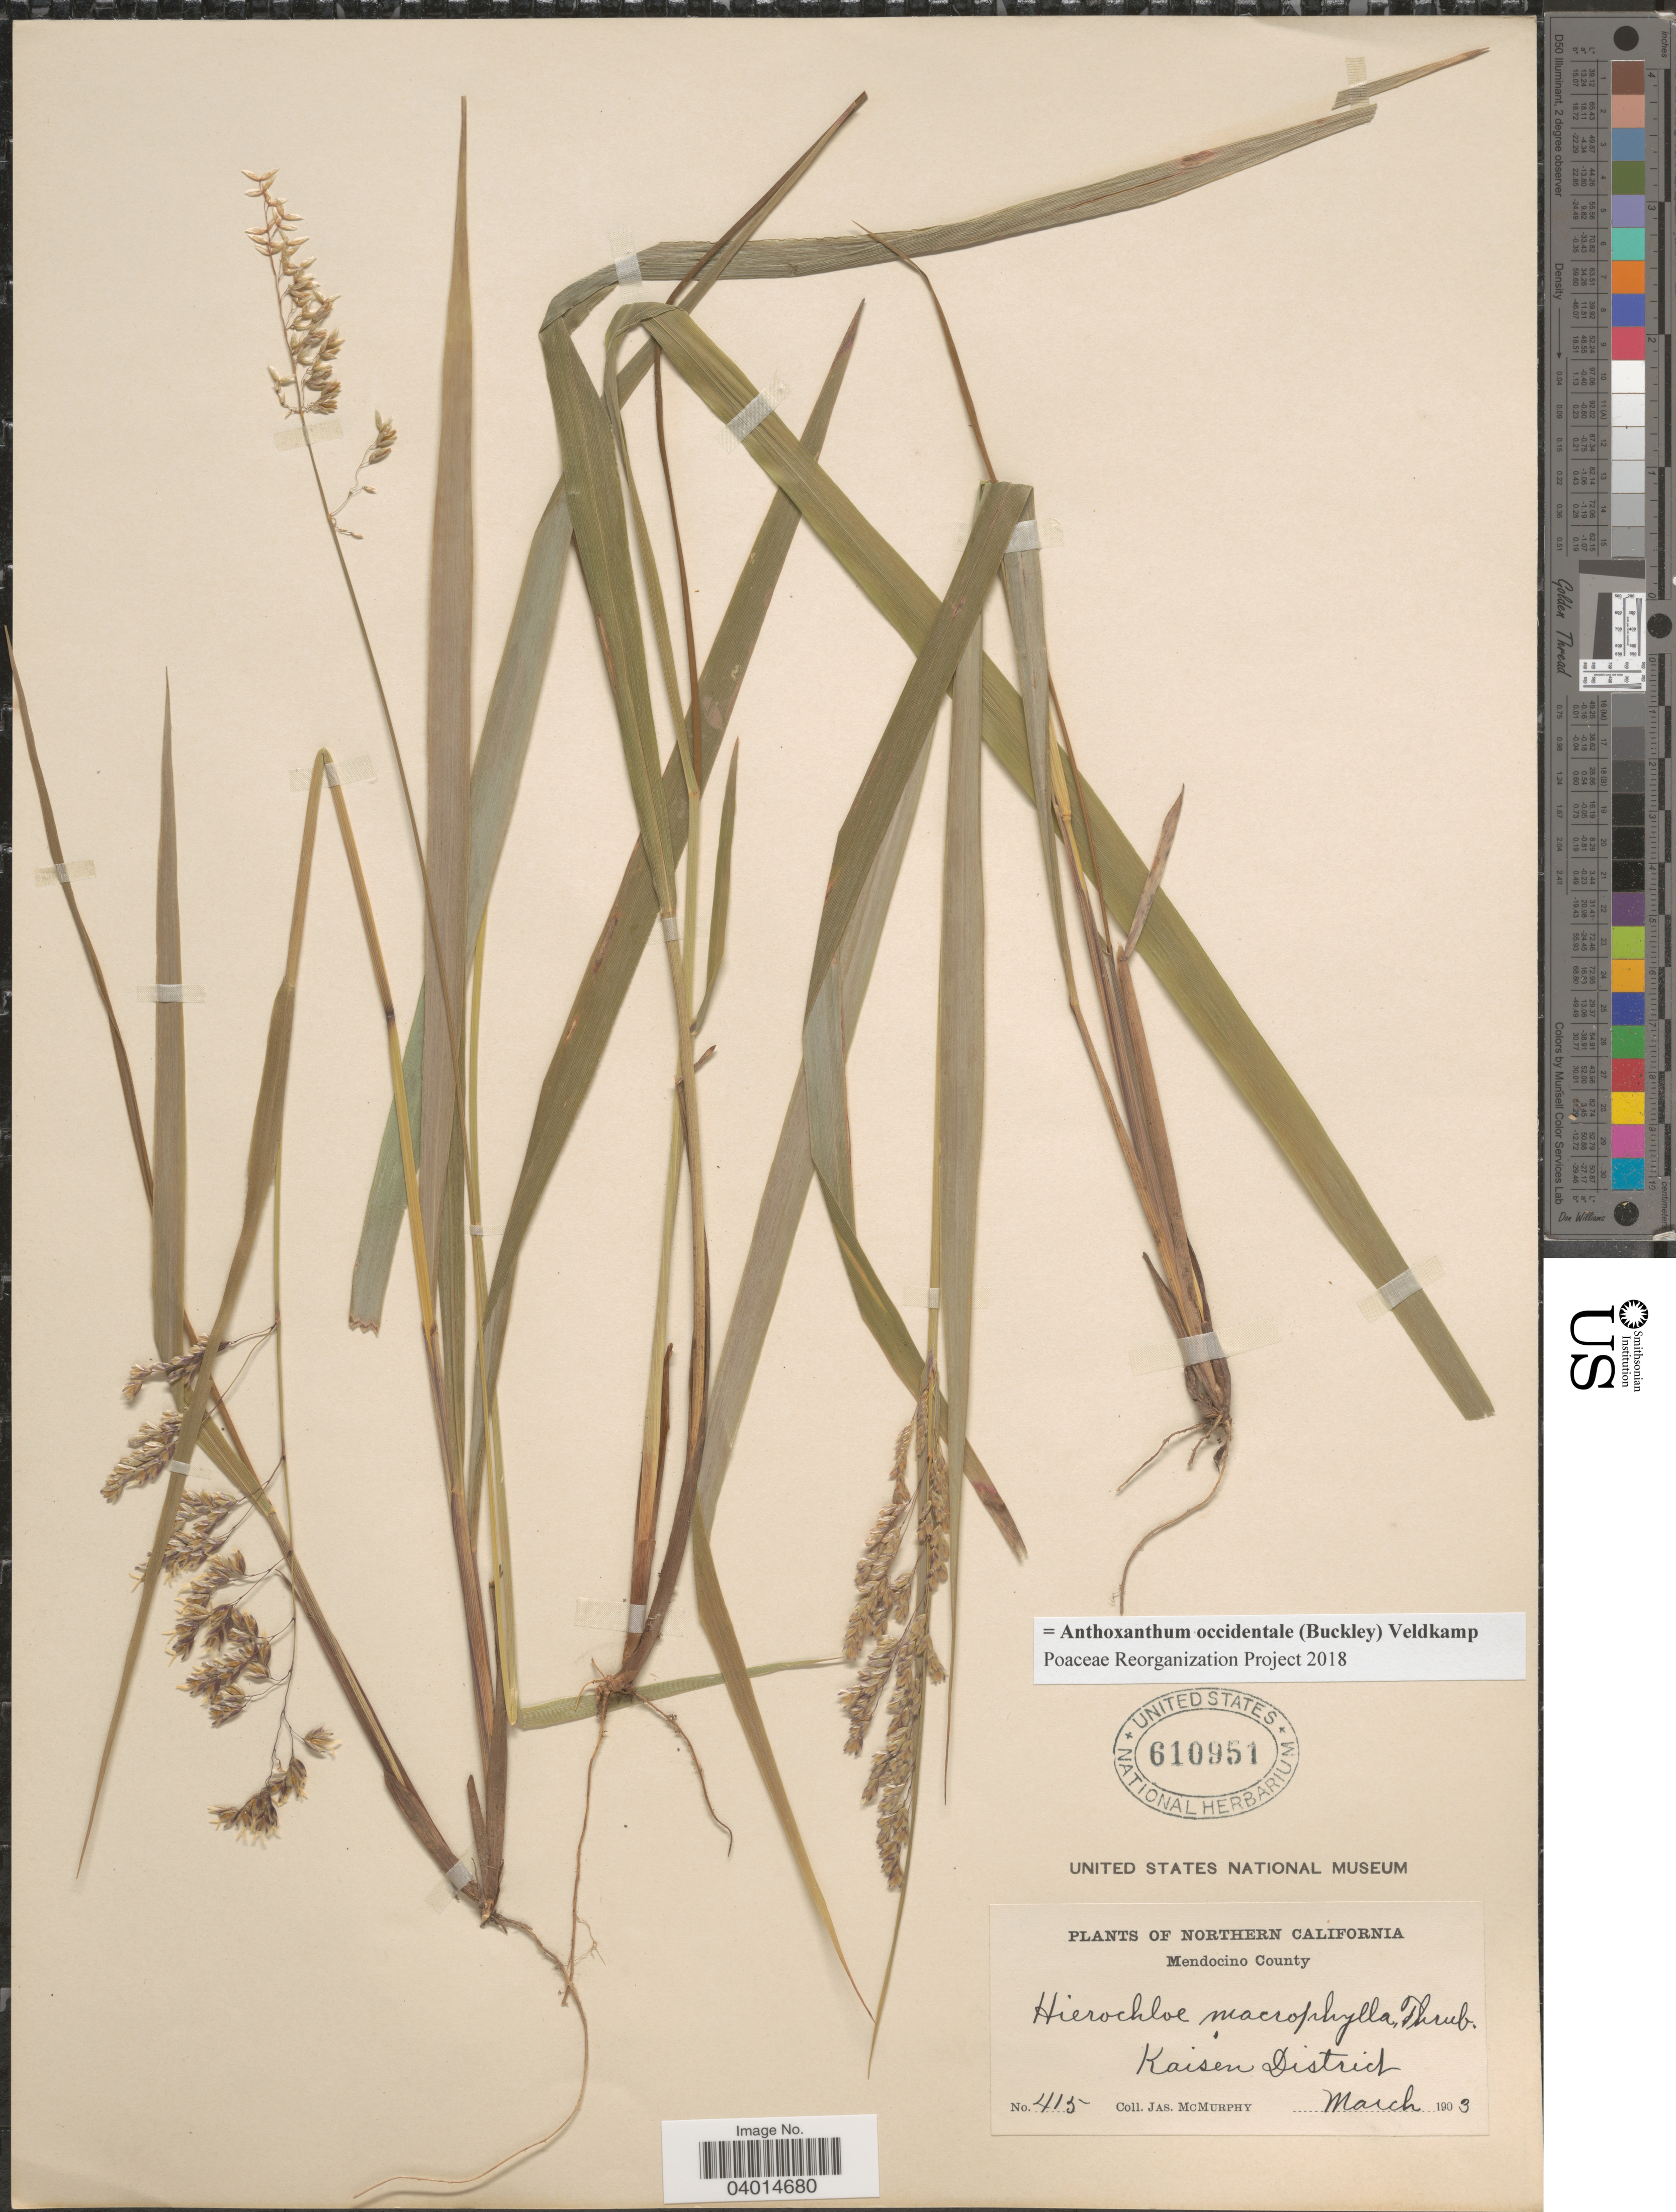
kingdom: Plantae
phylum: Tracheophyta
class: Liliopsida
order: Poales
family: Poaceae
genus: Anthoxanthum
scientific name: Anthoxanthum occidentale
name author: (Buckley) Veldkamp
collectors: J. McMurphy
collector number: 415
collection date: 1903-03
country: United States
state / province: California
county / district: Mendocino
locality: Northern California. Mendocino County. Kaisen District.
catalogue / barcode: US 610951